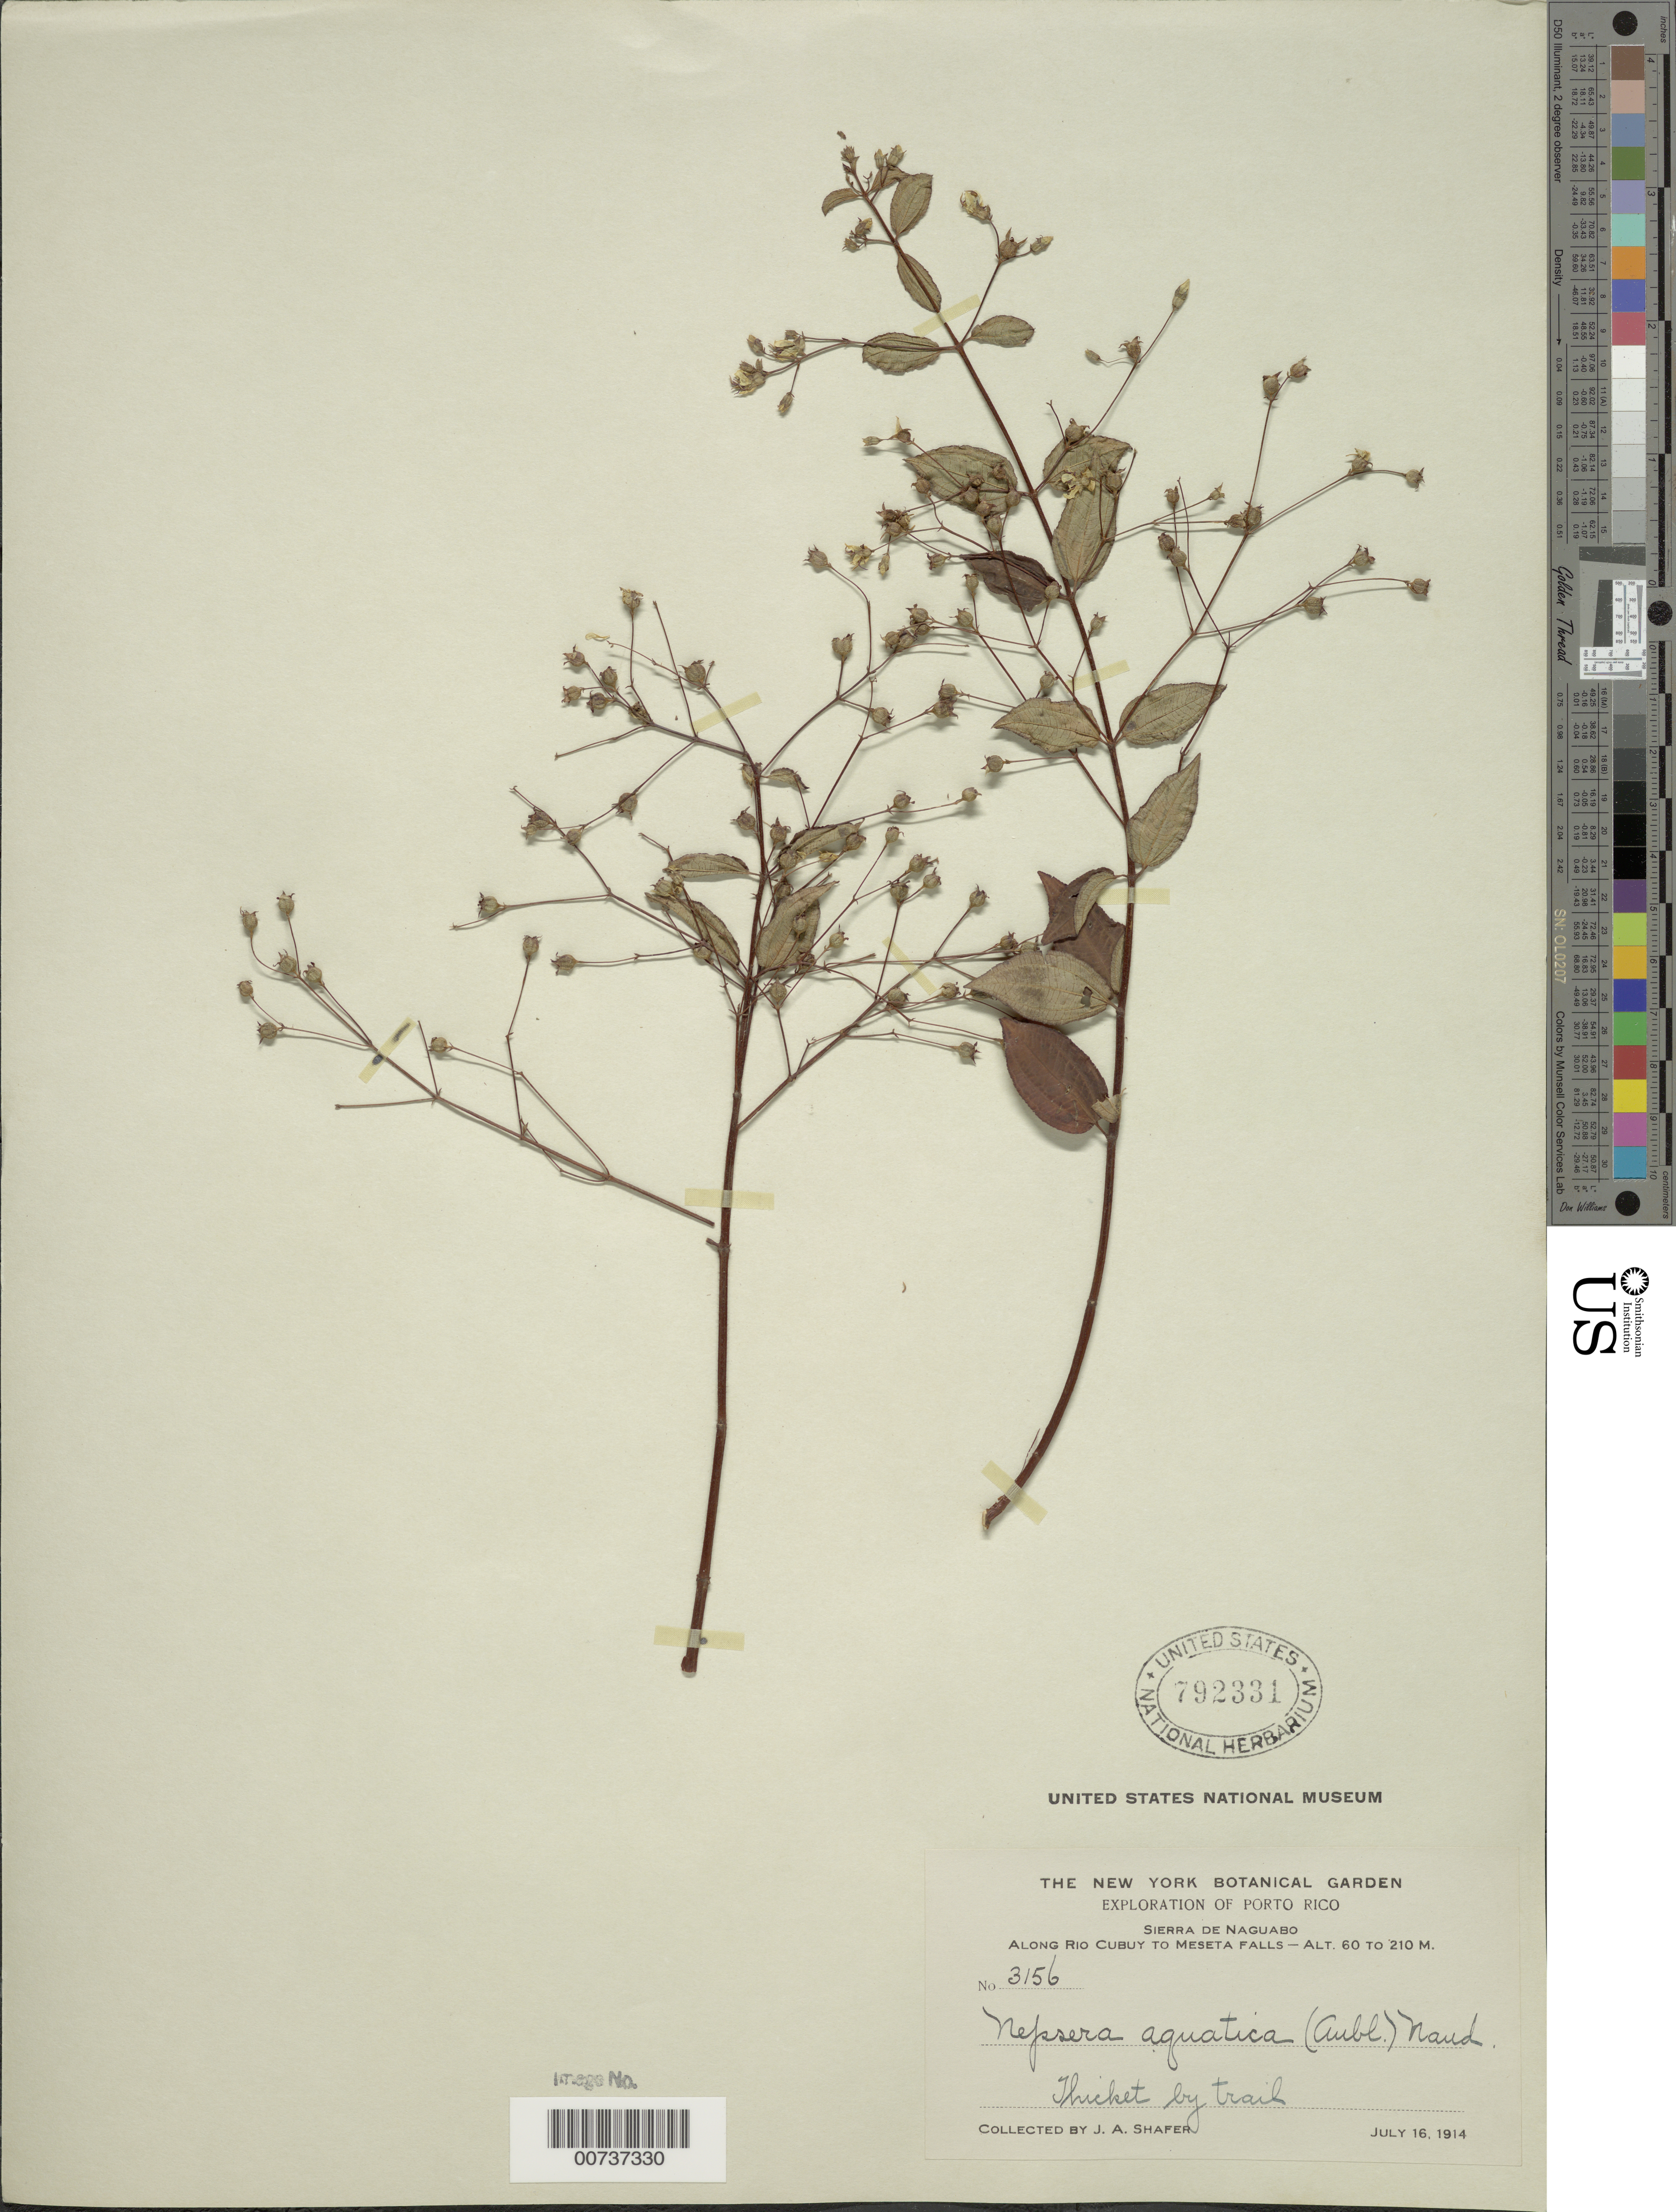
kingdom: Plantae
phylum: Tracheophyta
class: Magnoliopsida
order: Myrtales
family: Melastomataceae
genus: Nepsera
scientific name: Nepsera aquatica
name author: (Aubl.) Naudin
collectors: J. A. Shafer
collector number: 3156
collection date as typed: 16 Jul 1914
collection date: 1914-07-16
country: Puerto Rico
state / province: Naguabo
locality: Sierra de Naguabo, along Río Cubuy to Meseta Falls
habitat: Thicket by trail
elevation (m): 60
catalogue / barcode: US 792331